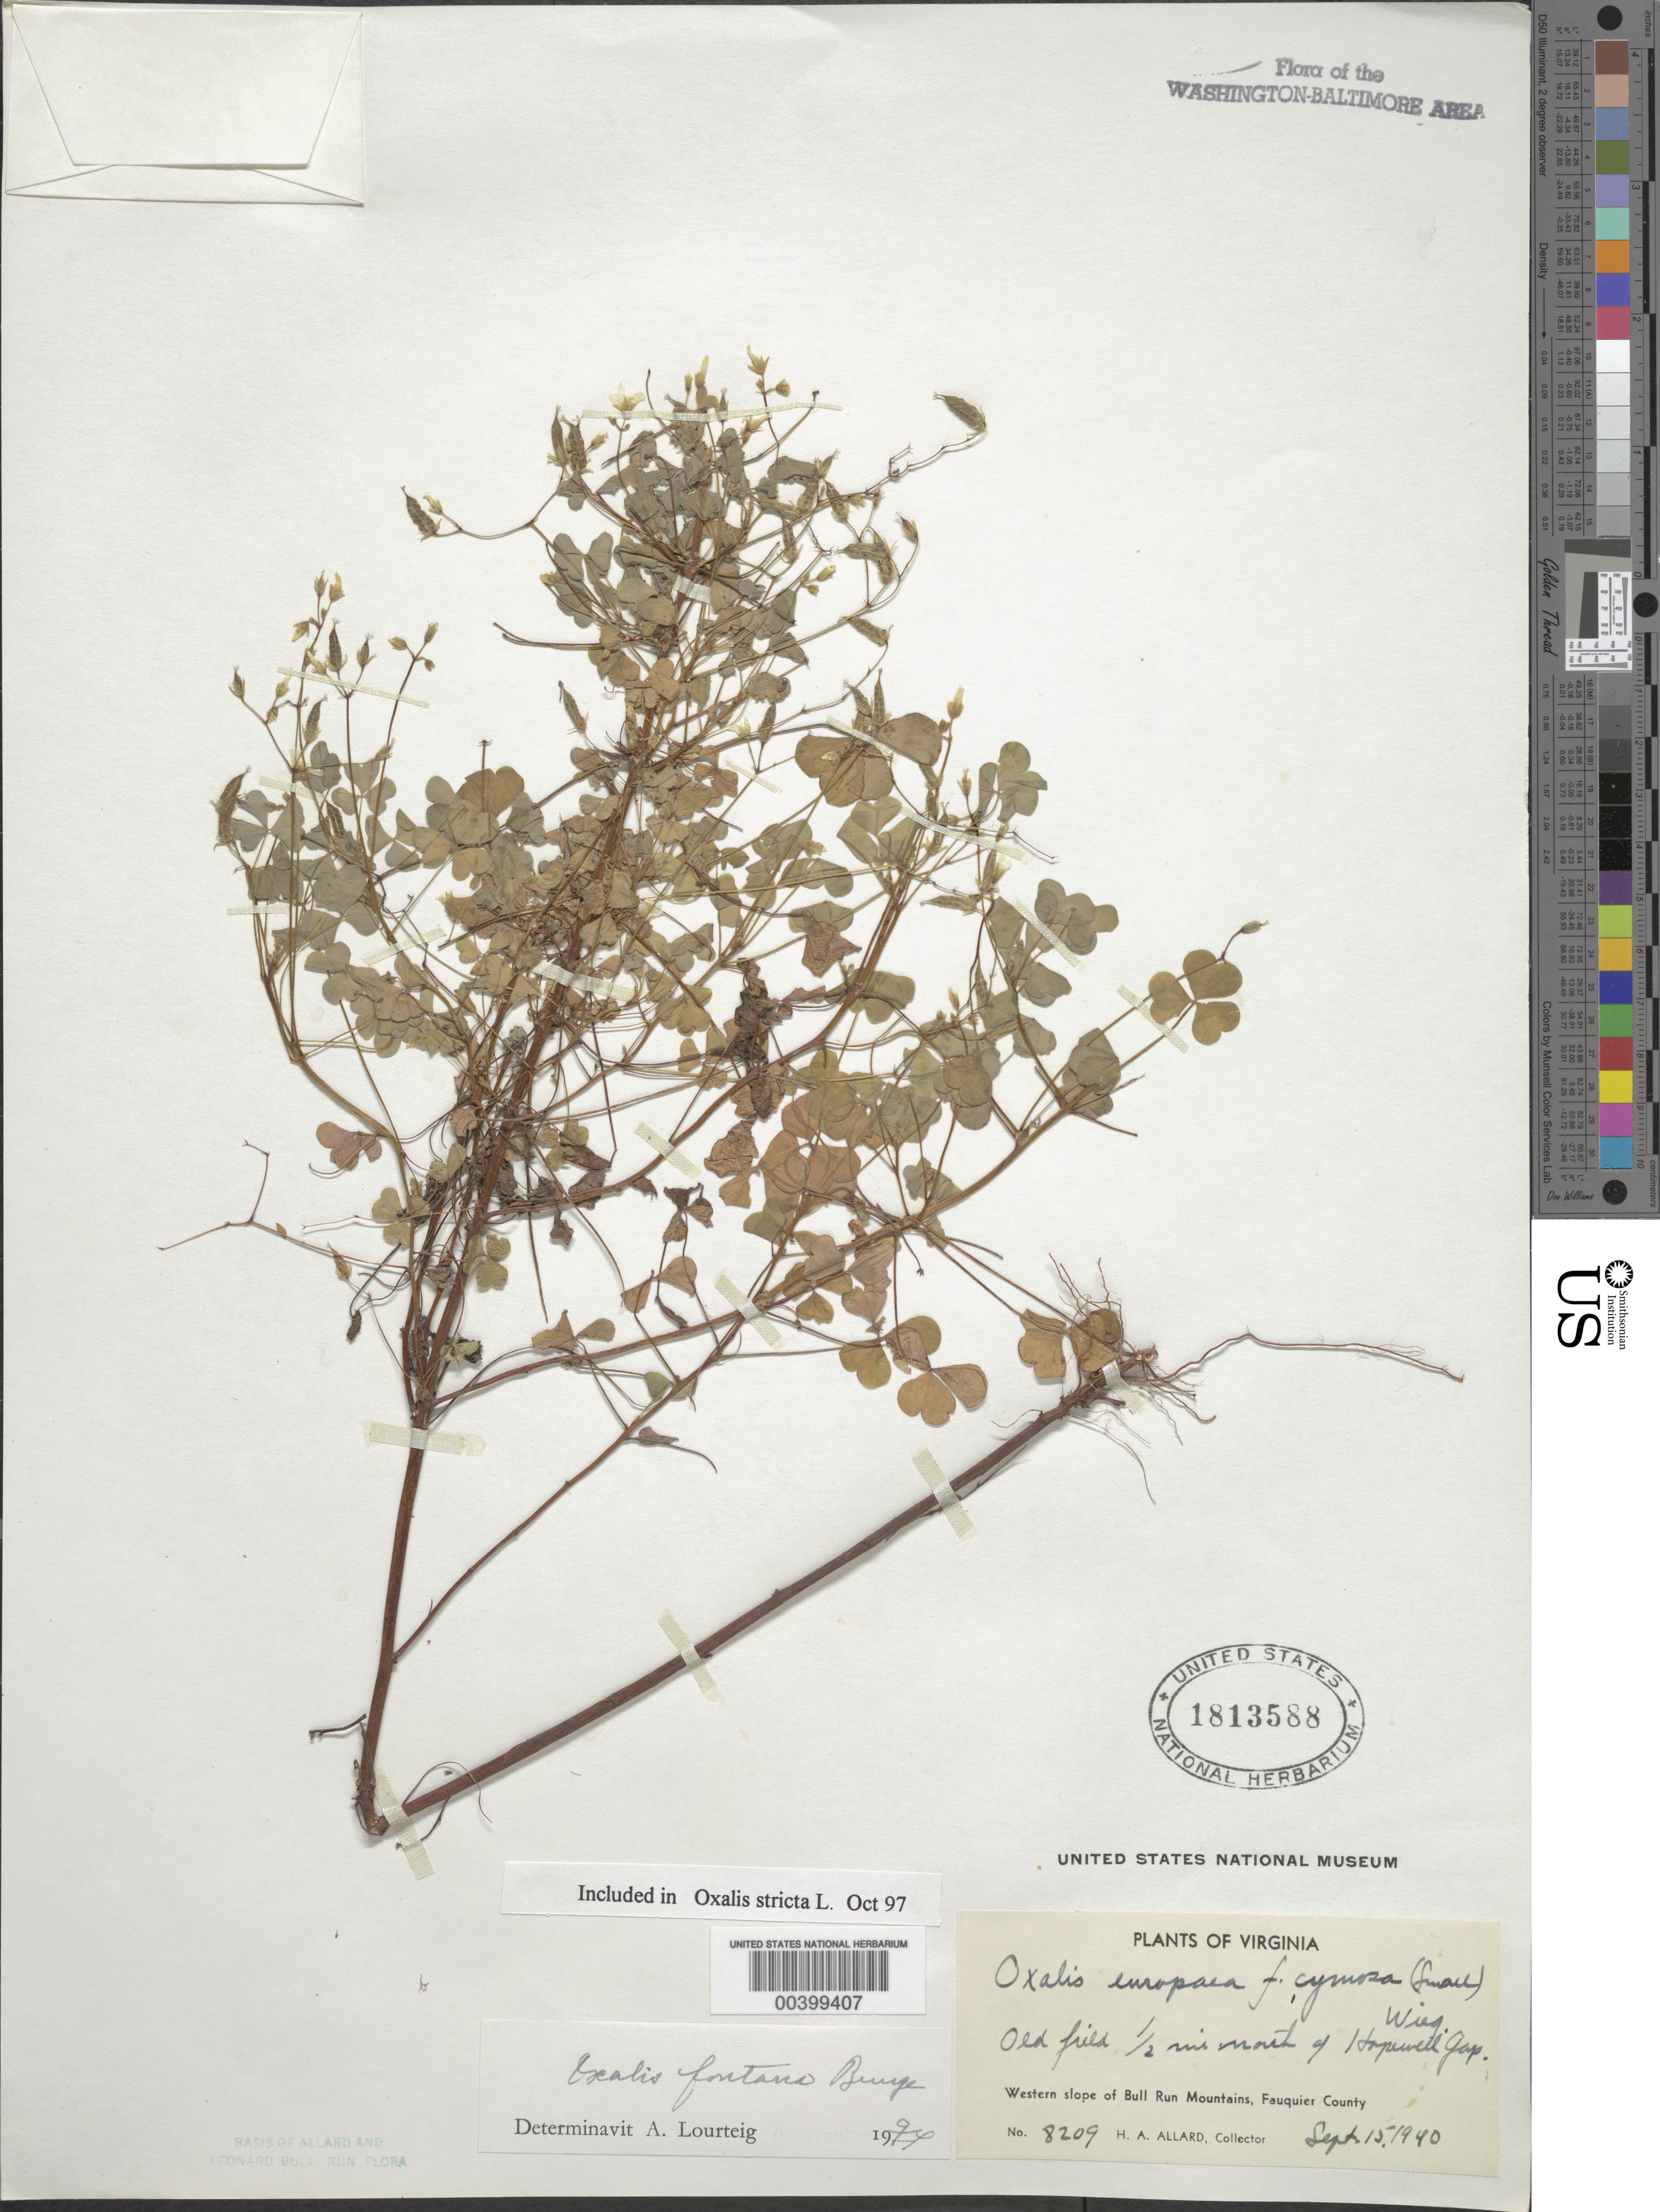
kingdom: Plantae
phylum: Tracheophyta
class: Magnoliopsida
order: Oxalidales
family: Oxalidaceae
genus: Oxalis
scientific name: Oxalis stricta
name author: L.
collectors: H. A. Allard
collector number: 8209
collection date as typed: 15 Sep 1940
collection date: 1940-09-15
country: United States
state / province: Virginia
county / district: Fauquier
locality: North of Hopewell Gap Bull Run Mts.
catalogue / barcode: US 1813588